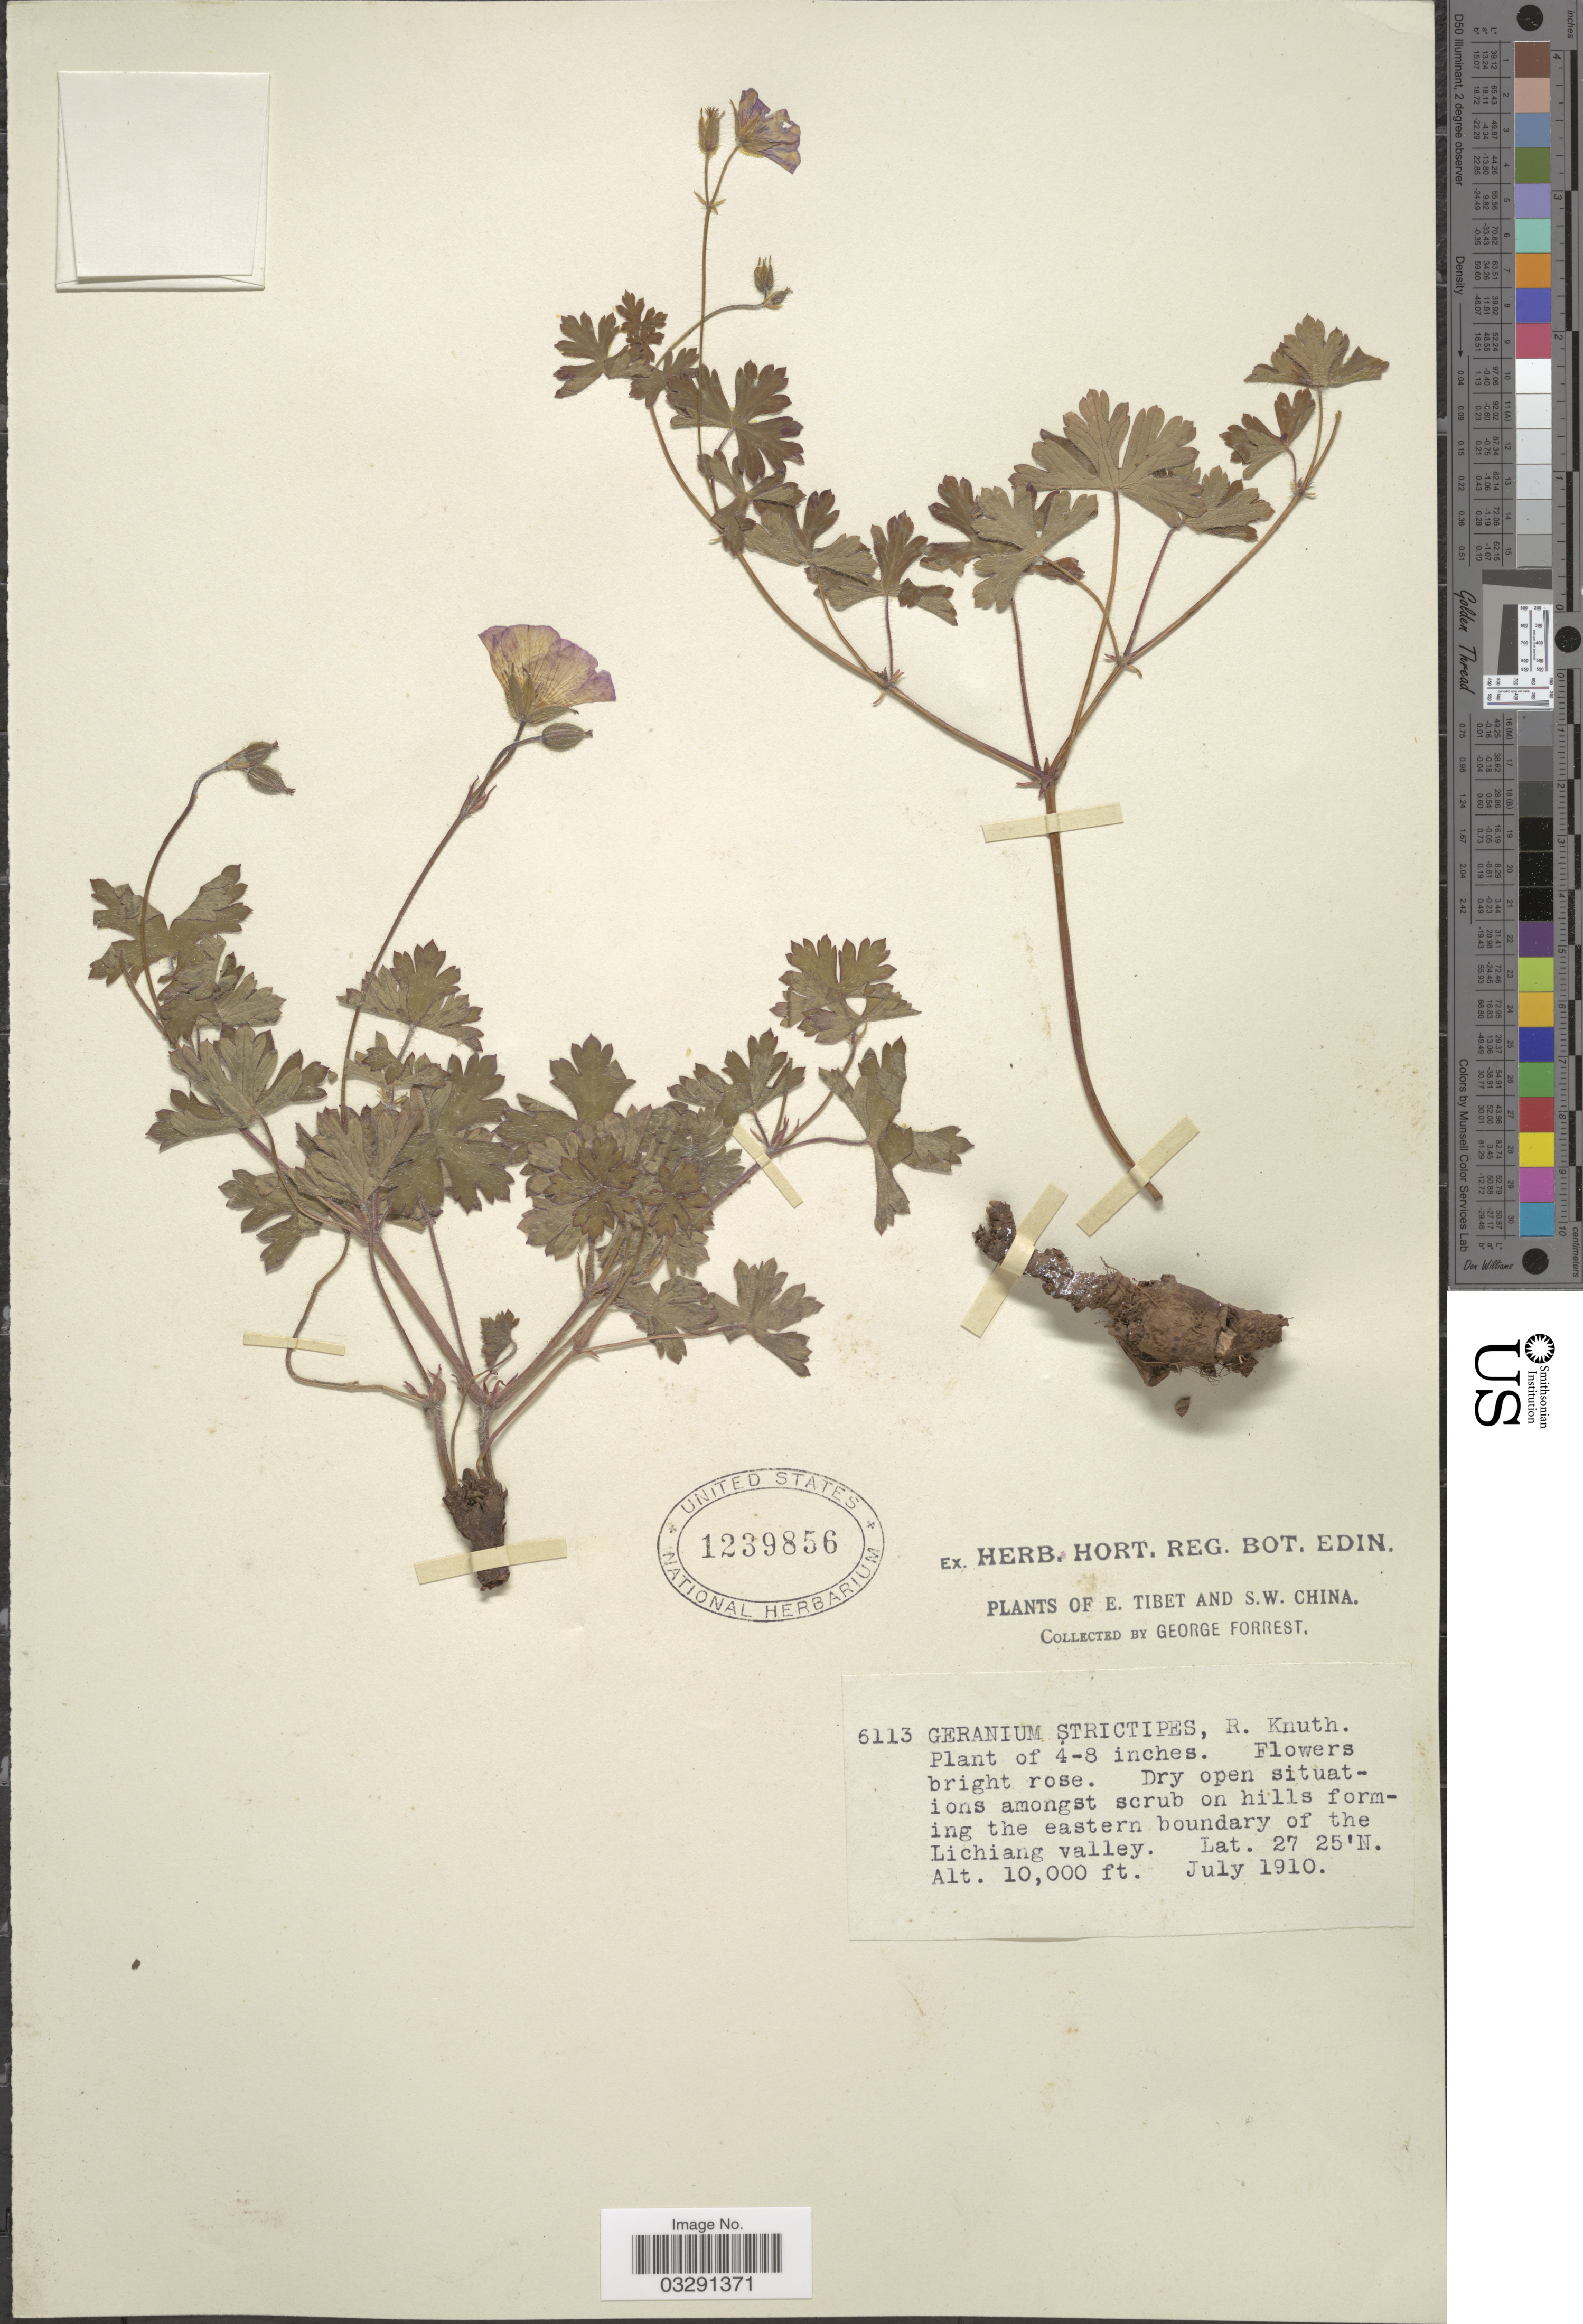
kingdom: Plantae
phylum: Tracheophyta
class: Magnoliopsida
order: Geraniales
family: Geraniaceae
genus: Geranium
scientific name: Geranium strictipes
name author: R. Knuth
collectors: G. Forrest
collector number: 6113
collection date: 1910-07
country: China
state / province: Xizang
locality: E. Tibet and S.W. China. Dry open situations amongst scrub on hills forming the eastern boundary of the Lichiang valley.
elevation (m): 3048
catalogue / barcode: US 1239856